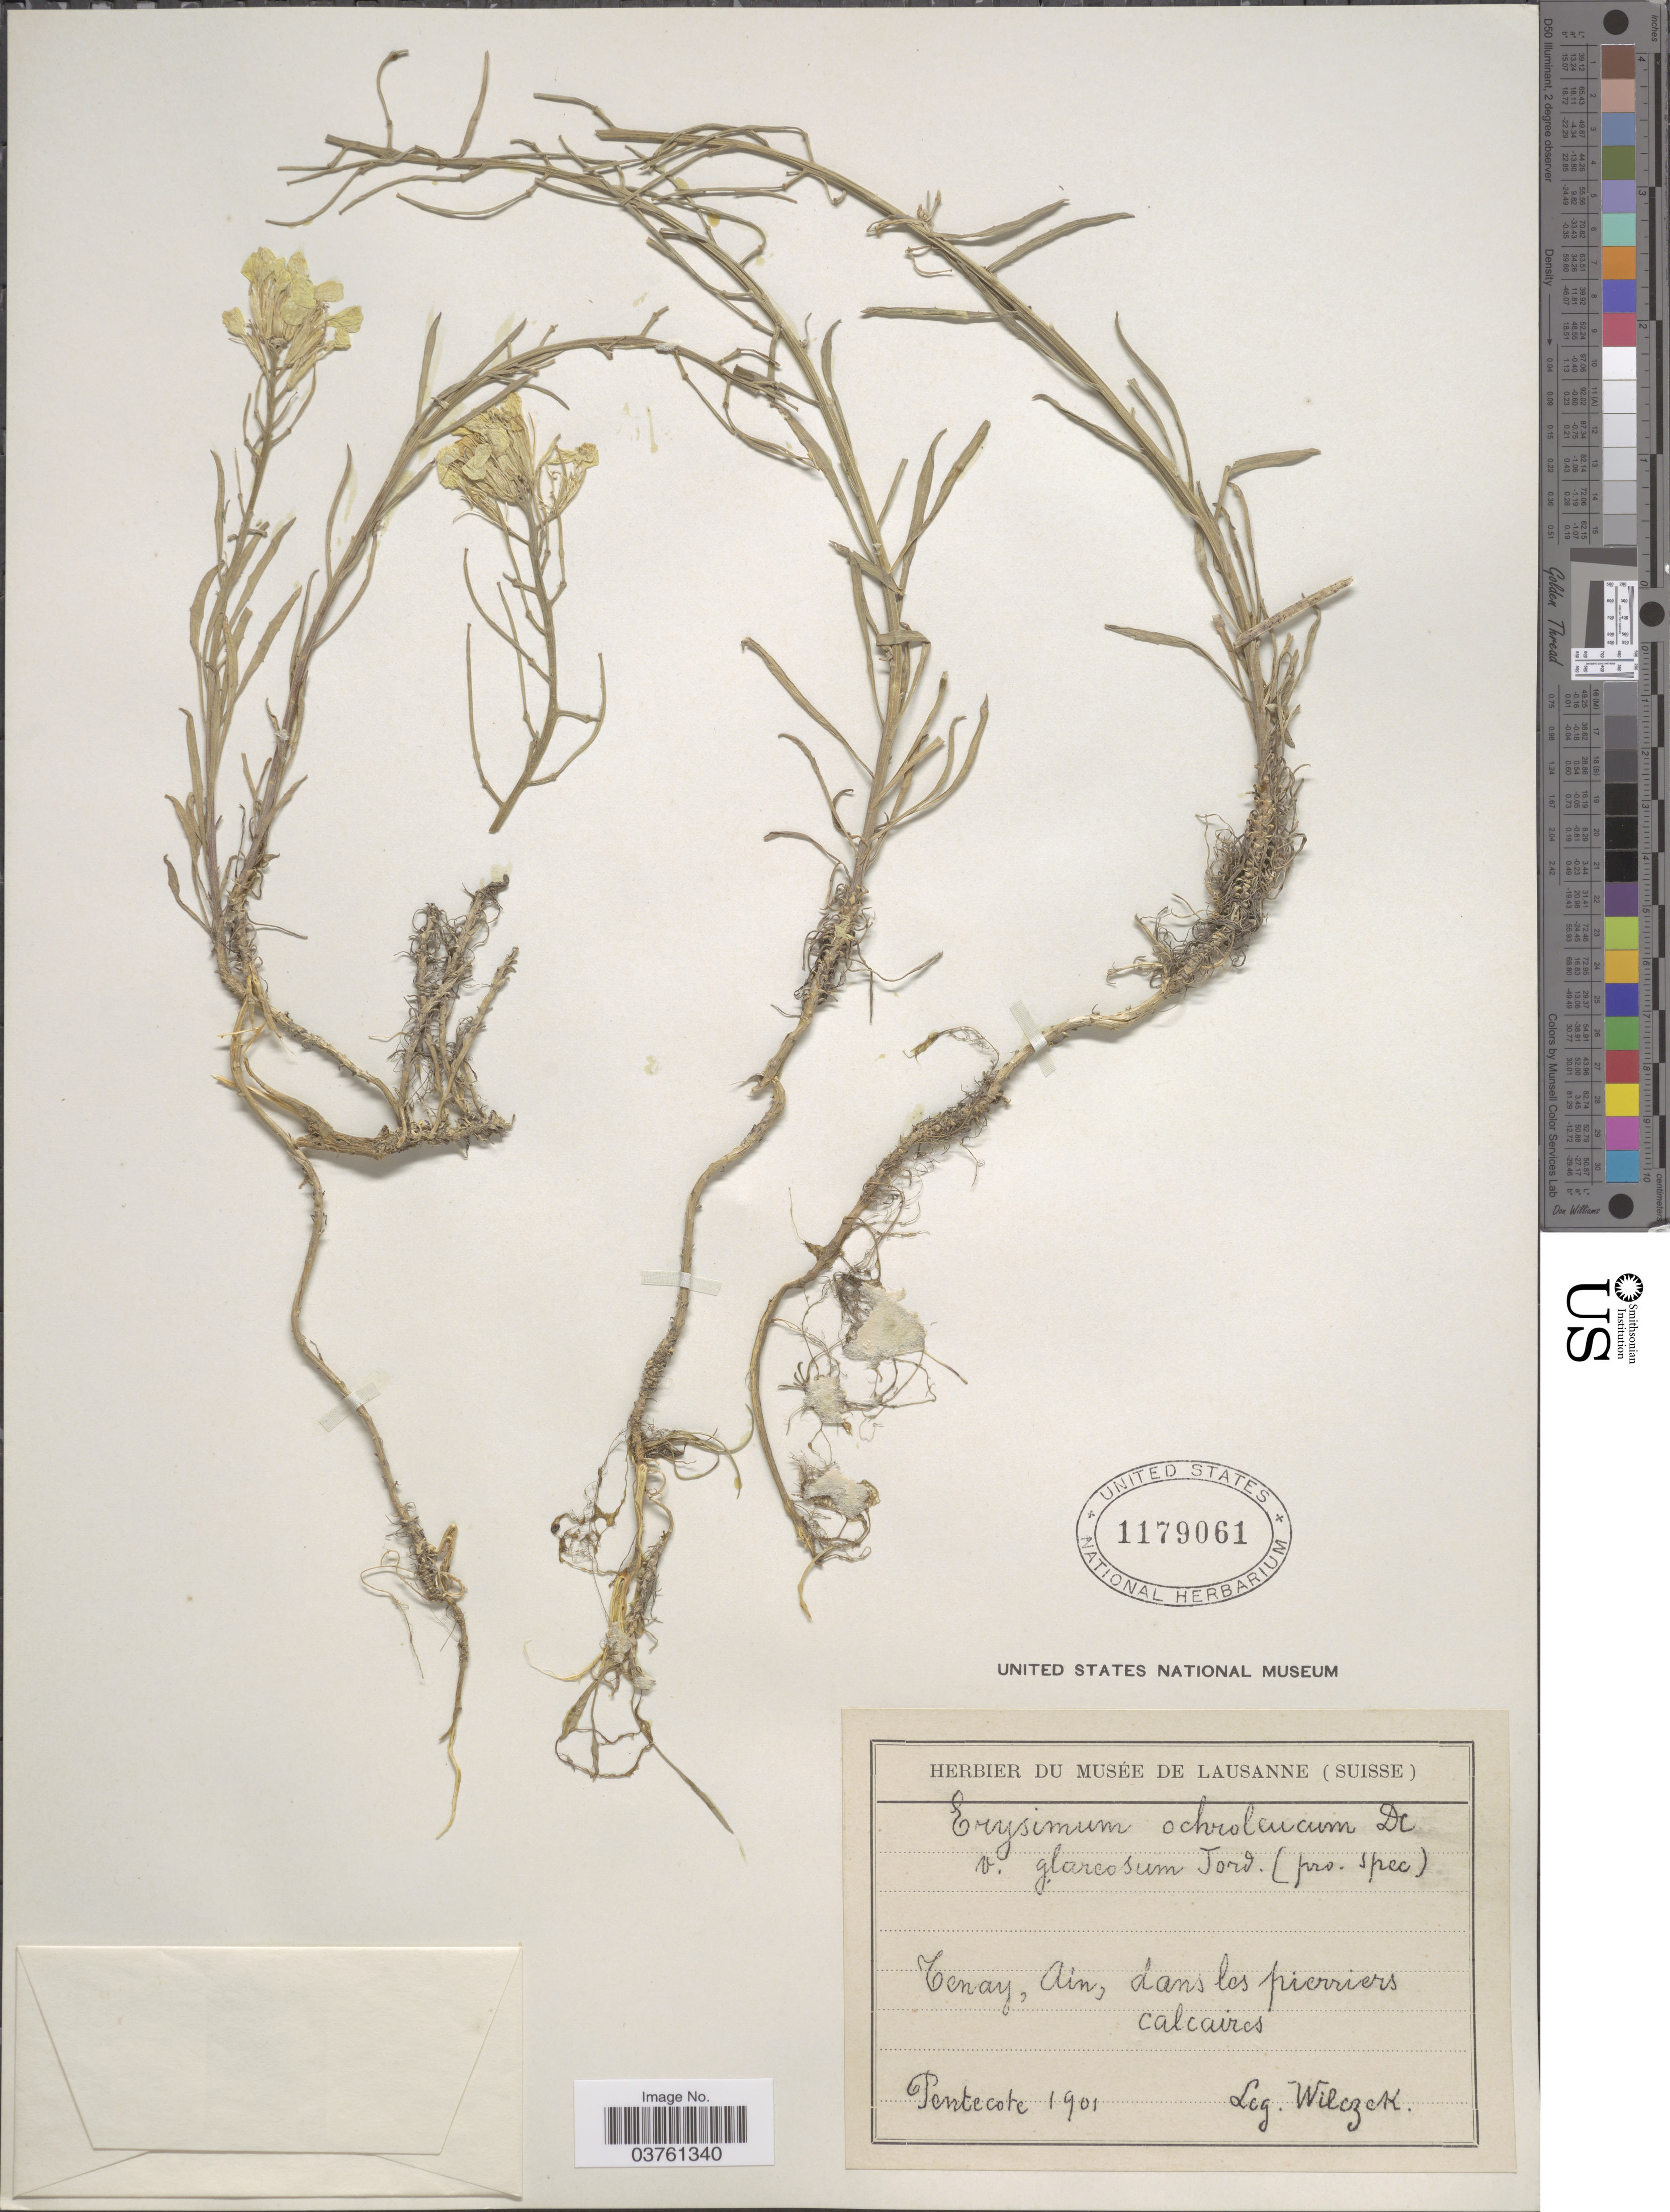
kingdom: Plantae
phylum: Tracheophyta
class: Magnoliopsida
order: Brassicales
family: Brassicaceae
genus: Erysimum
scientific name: Erysimum ochroleucum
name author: (Haller f. ex Schleich.) DC.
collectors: Wilczek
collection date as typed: Pentecote 1901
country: France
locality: Tenay, Ain, dans les pierriers calcaires.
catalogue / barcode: US 1179061